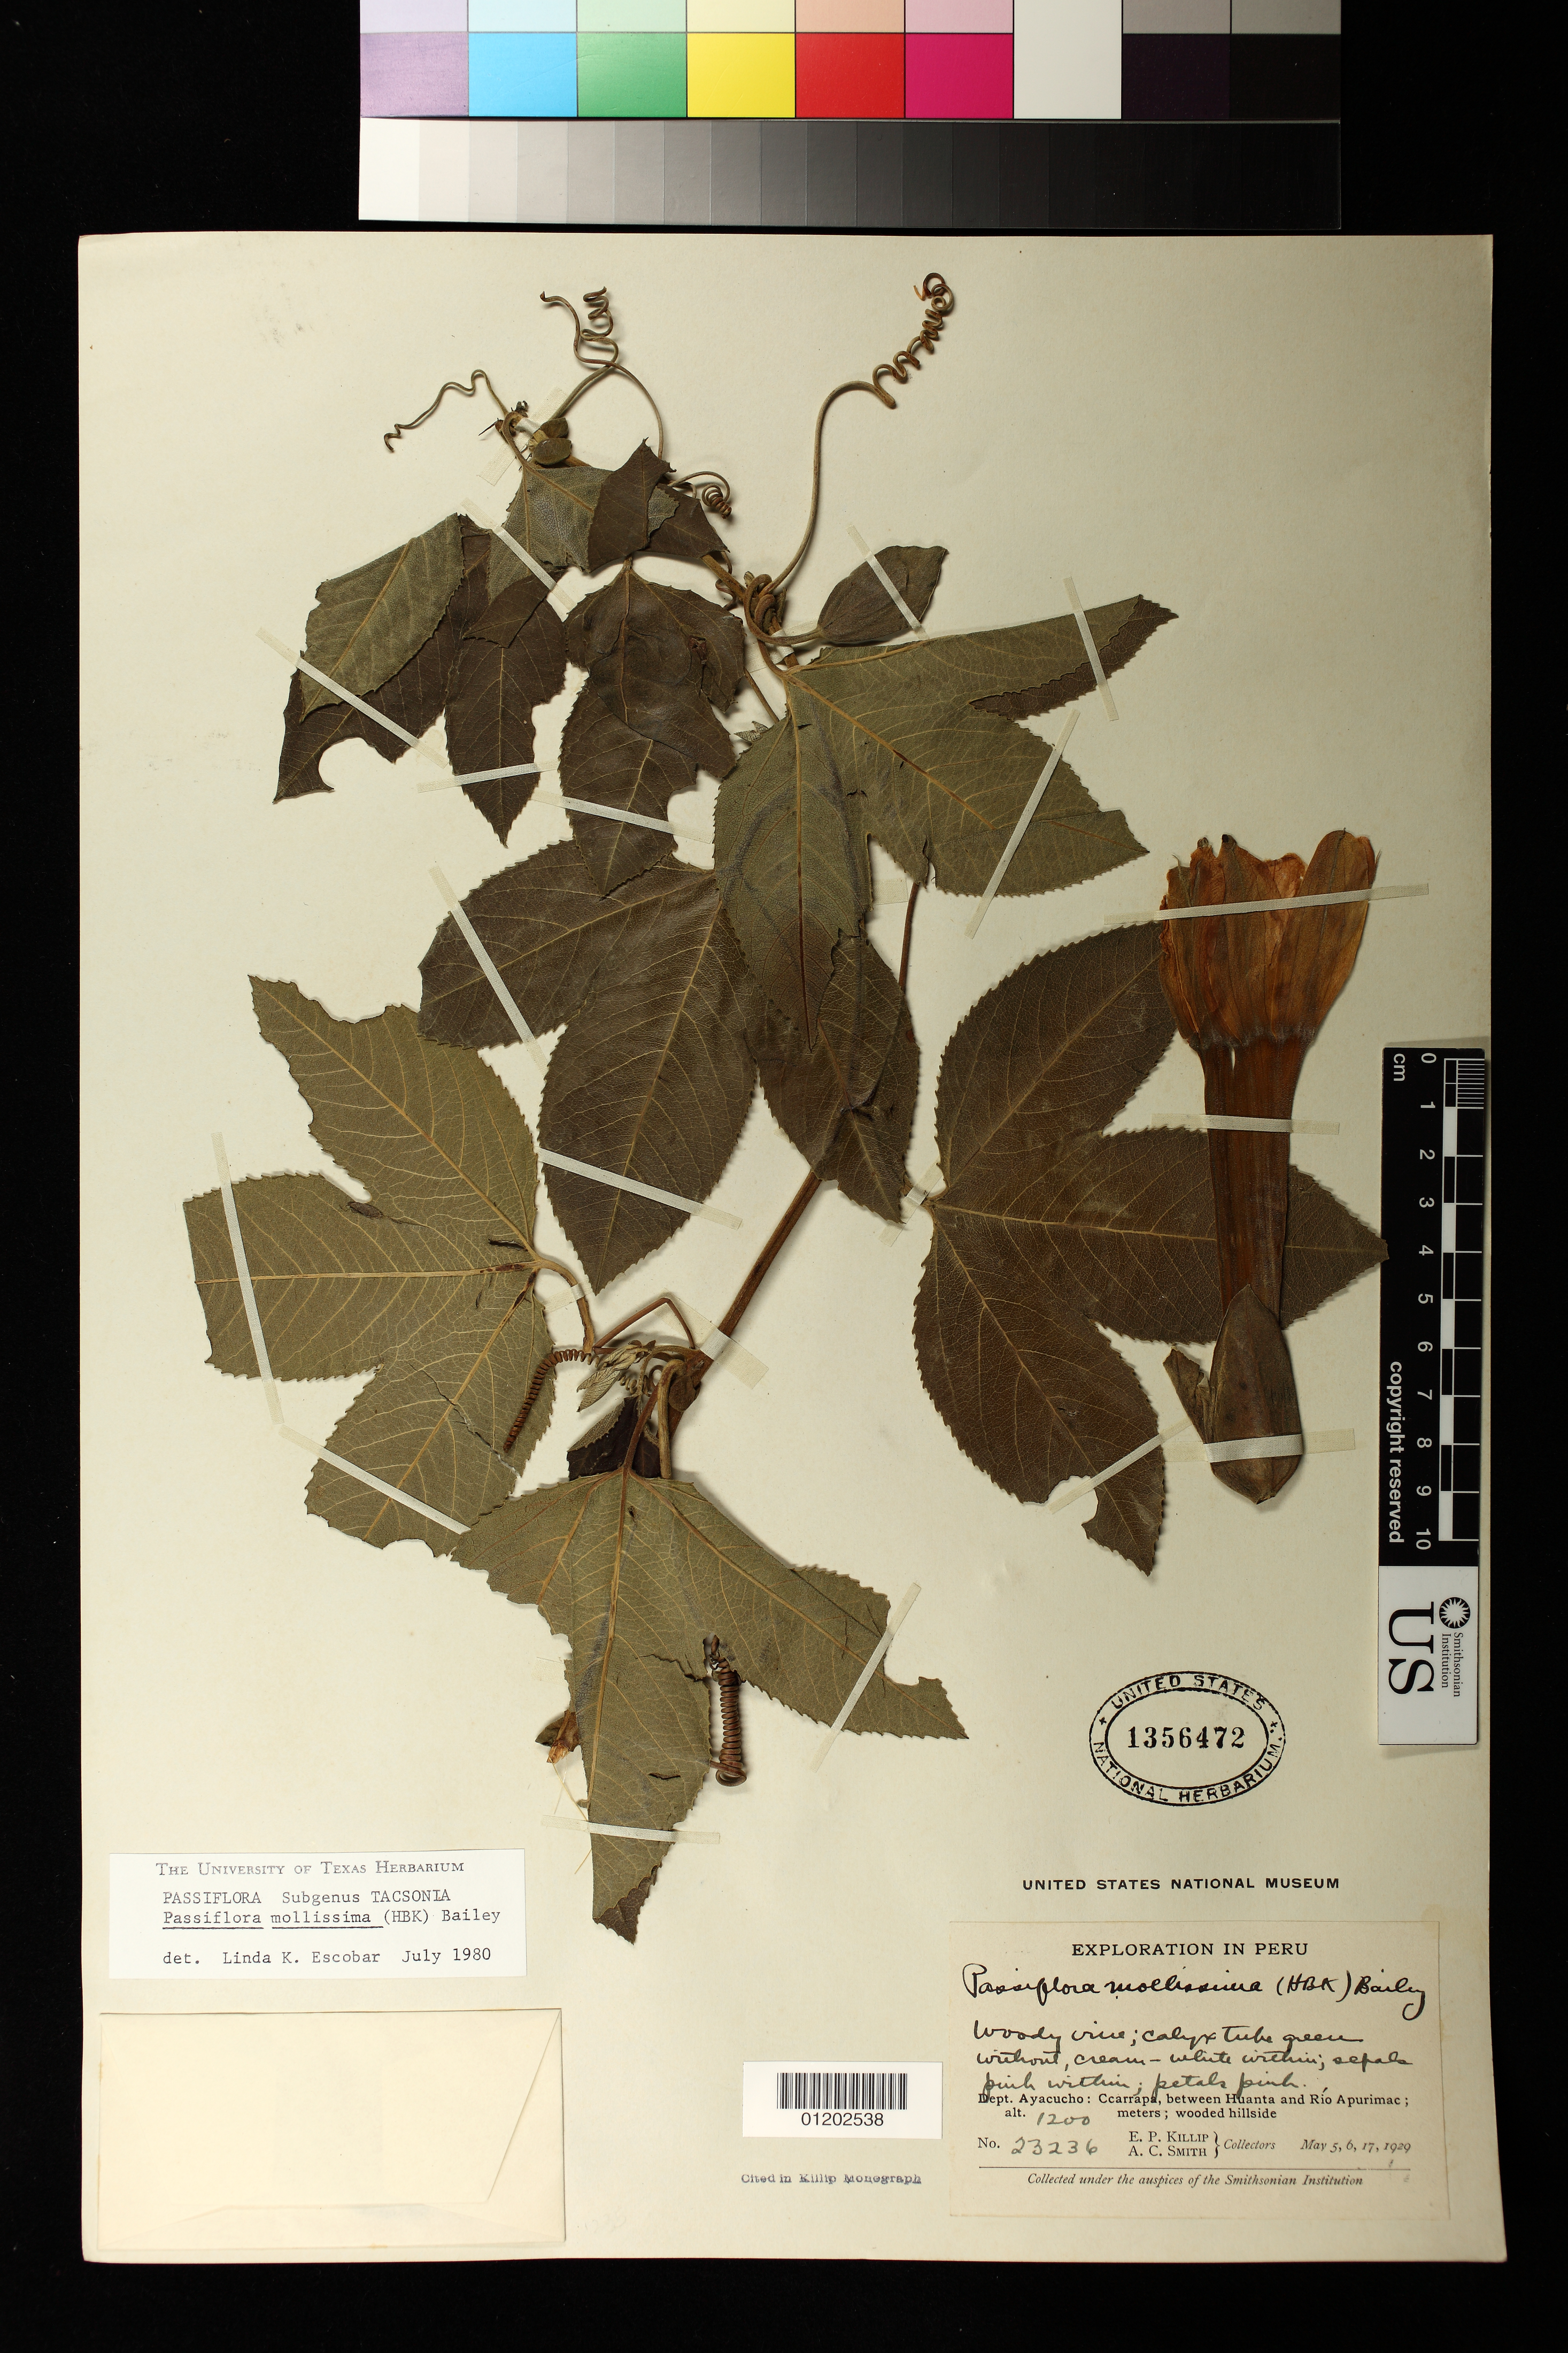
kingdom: Plantae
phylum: Tracheophyta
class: Magnoliopsida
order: Malpighiales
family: Passifloraceae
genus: Passiflora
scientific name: Passiflora mollissima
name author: (Kunth) L.H. Bailey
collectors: E. P. Killip & A. C. Smith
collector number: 23236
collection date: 1929-05-05/1929-05-17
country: Peru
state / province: Ayacucho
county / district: Huanta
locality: Carrapa, between Huanta and Rio Apurimac;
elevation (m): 1200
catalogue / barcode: US 1356472